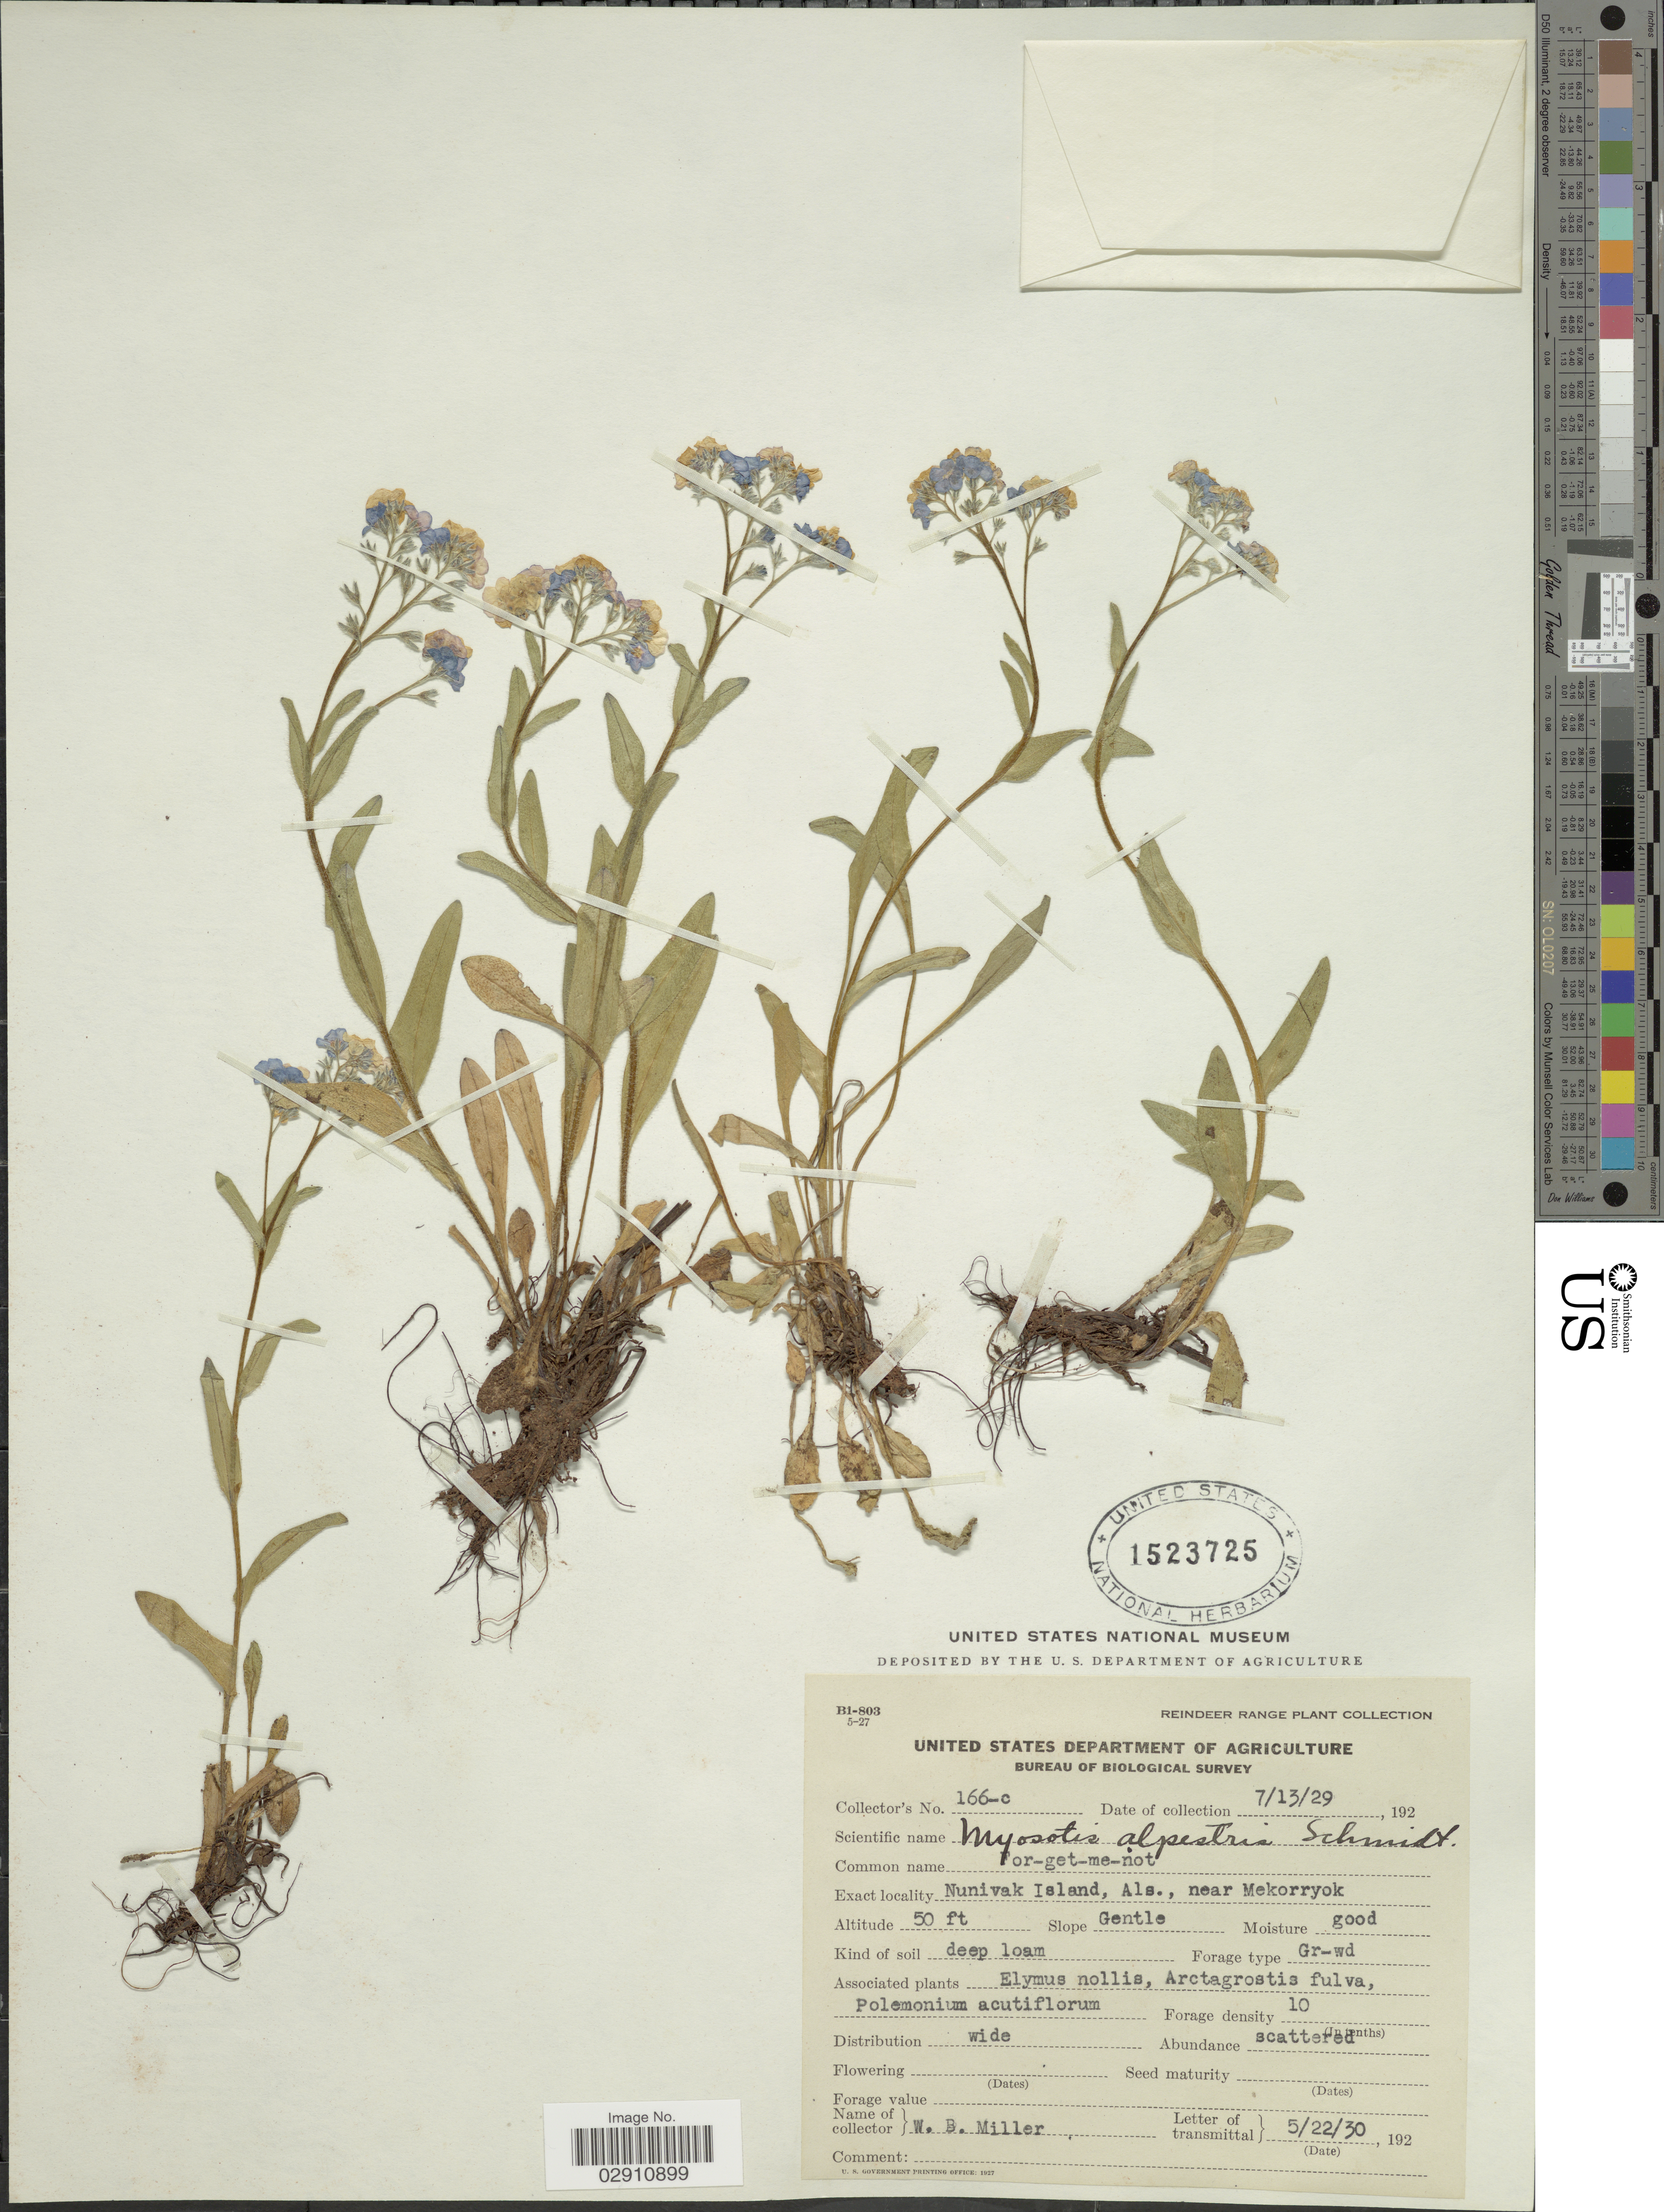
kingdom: Plantae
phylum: Tracheophyta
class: Magnoliopsida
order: Boraginales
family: Boraginaceae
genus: Myosotis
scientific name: Myosotis alpestris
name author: F.W. Schmidt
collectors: W. Miller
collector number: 166-c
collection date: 1929-07-13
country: United States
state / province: Alaska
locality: Nunivak Island, Als., near Mekorryok.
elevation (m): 15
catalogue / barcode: US 1523725